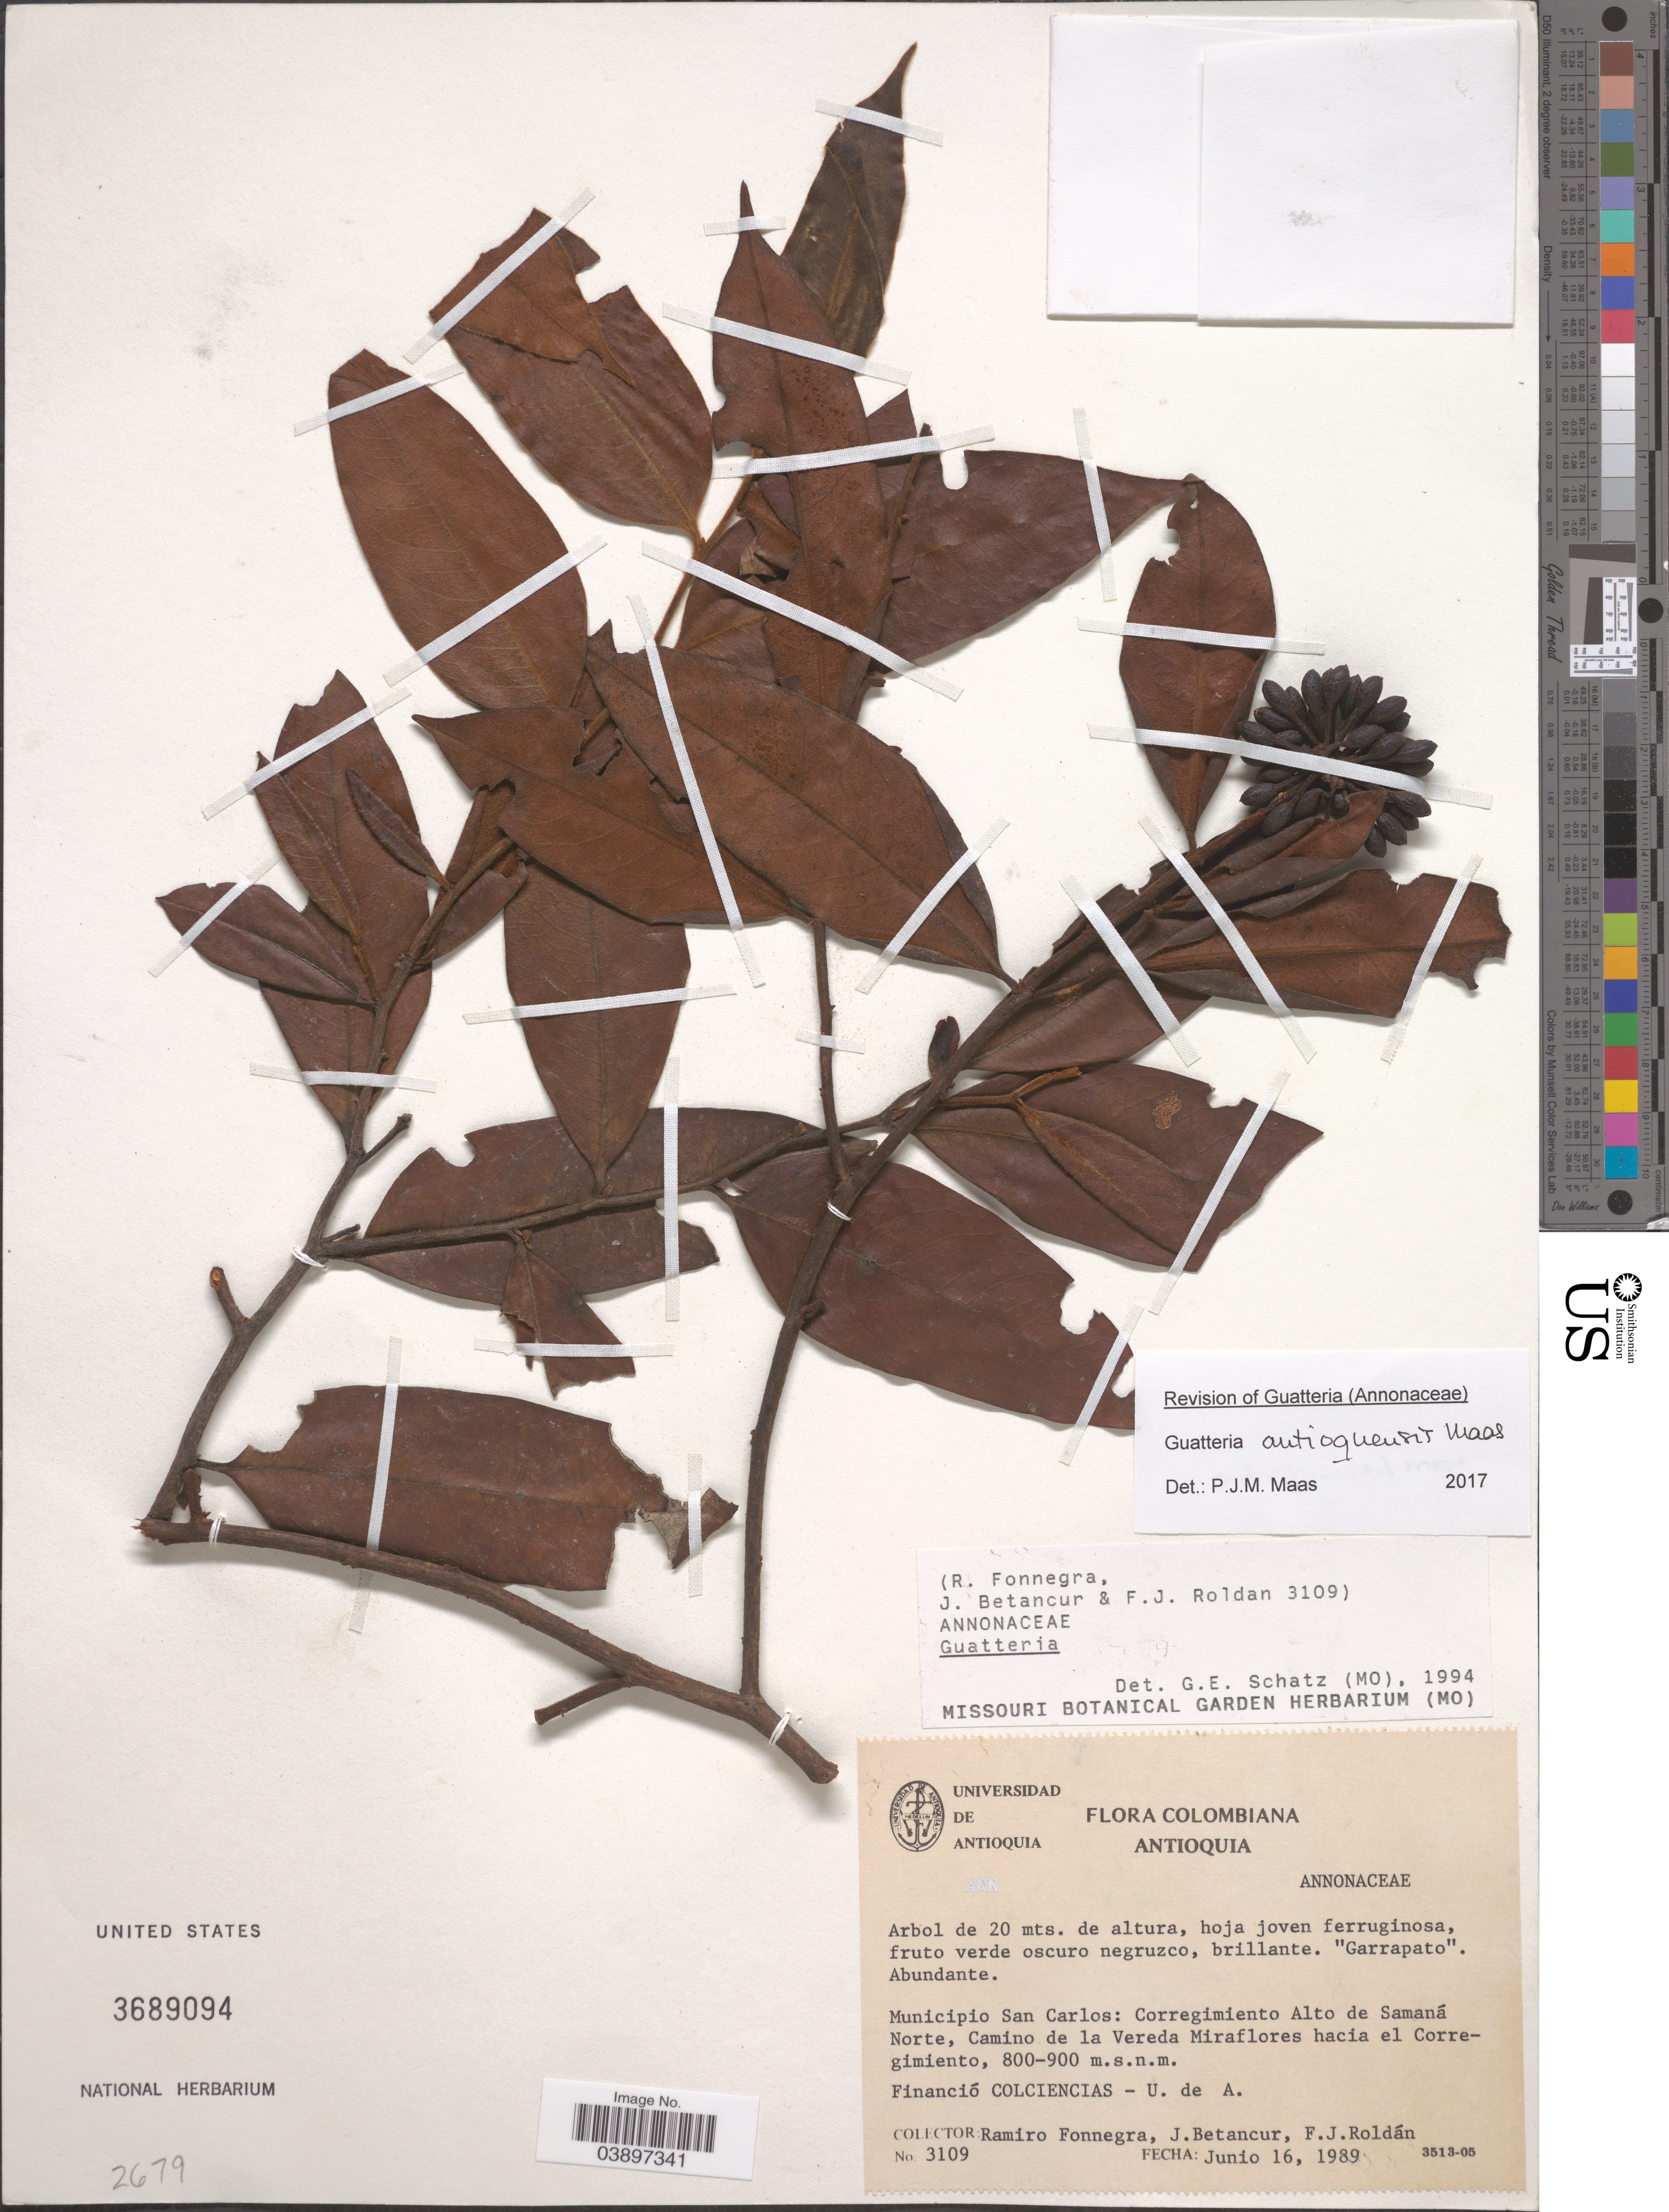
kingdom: Plantae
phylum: Tracheophyta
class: Magnoliopsida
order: Magnoliales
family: Annonaceae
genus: Guatteria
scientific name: Guatteria antioquensis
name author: Maas & Westra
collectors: R. Fonnegra, J. Betancur & F. J. Roldán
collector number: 3109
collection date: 1989-06-16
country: Colombia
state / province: Antioquia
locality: Municipio San Carlos: Corregimiento Alto de Samaná Norte, Camino de la Vereda Miraflores hacia el Corregimiento. Financió Colciencias - U. de A. [unsure placement]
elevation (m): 800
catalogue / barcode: US 3689094